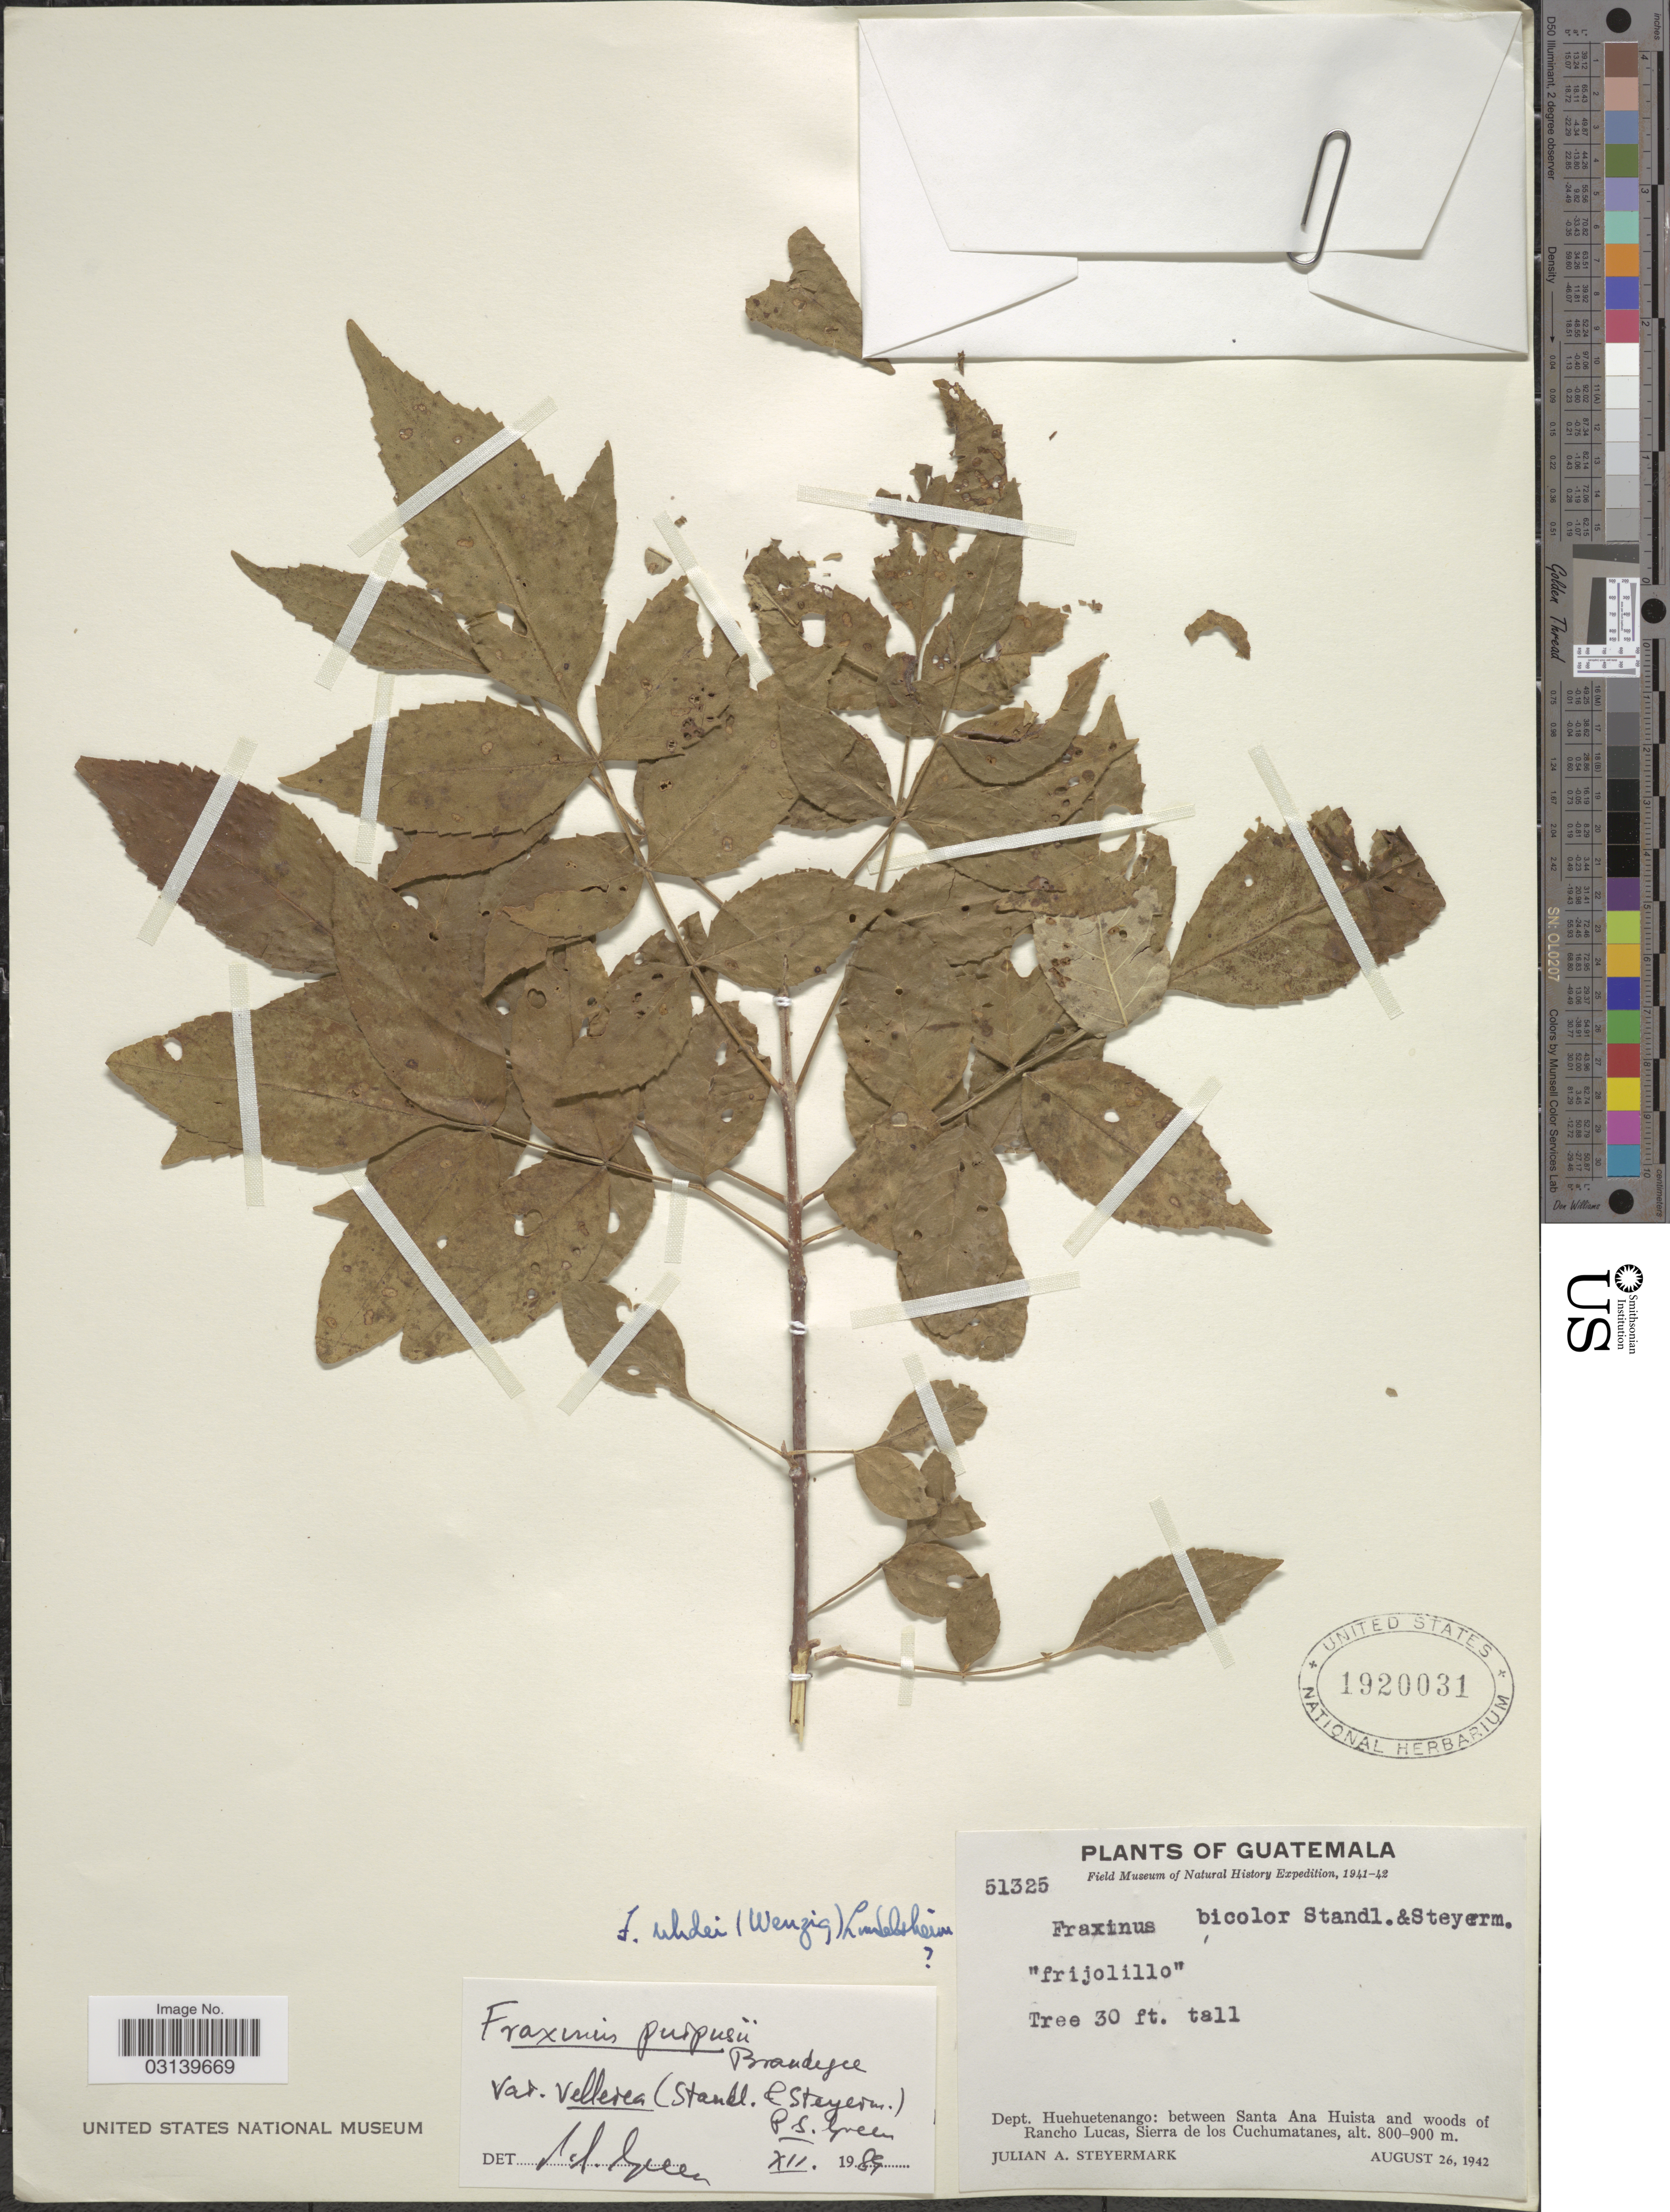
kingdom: Plantae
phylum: Tracheophyta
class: Magnoliopsida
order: Lamiales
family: Oleaceae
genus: Fraxinus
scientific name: Fraxinus purpusii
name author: Brandegee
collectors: J. Steyermark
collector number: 51325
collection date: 1942-08-26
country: Guatemala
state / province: Huehuetenango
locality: Dept. Huehuetenango: between Sanata Ana Huista and woods of Rancho Lucas, Sierra de los Cuchumatanes.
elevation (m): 800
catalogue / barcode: US 1920031